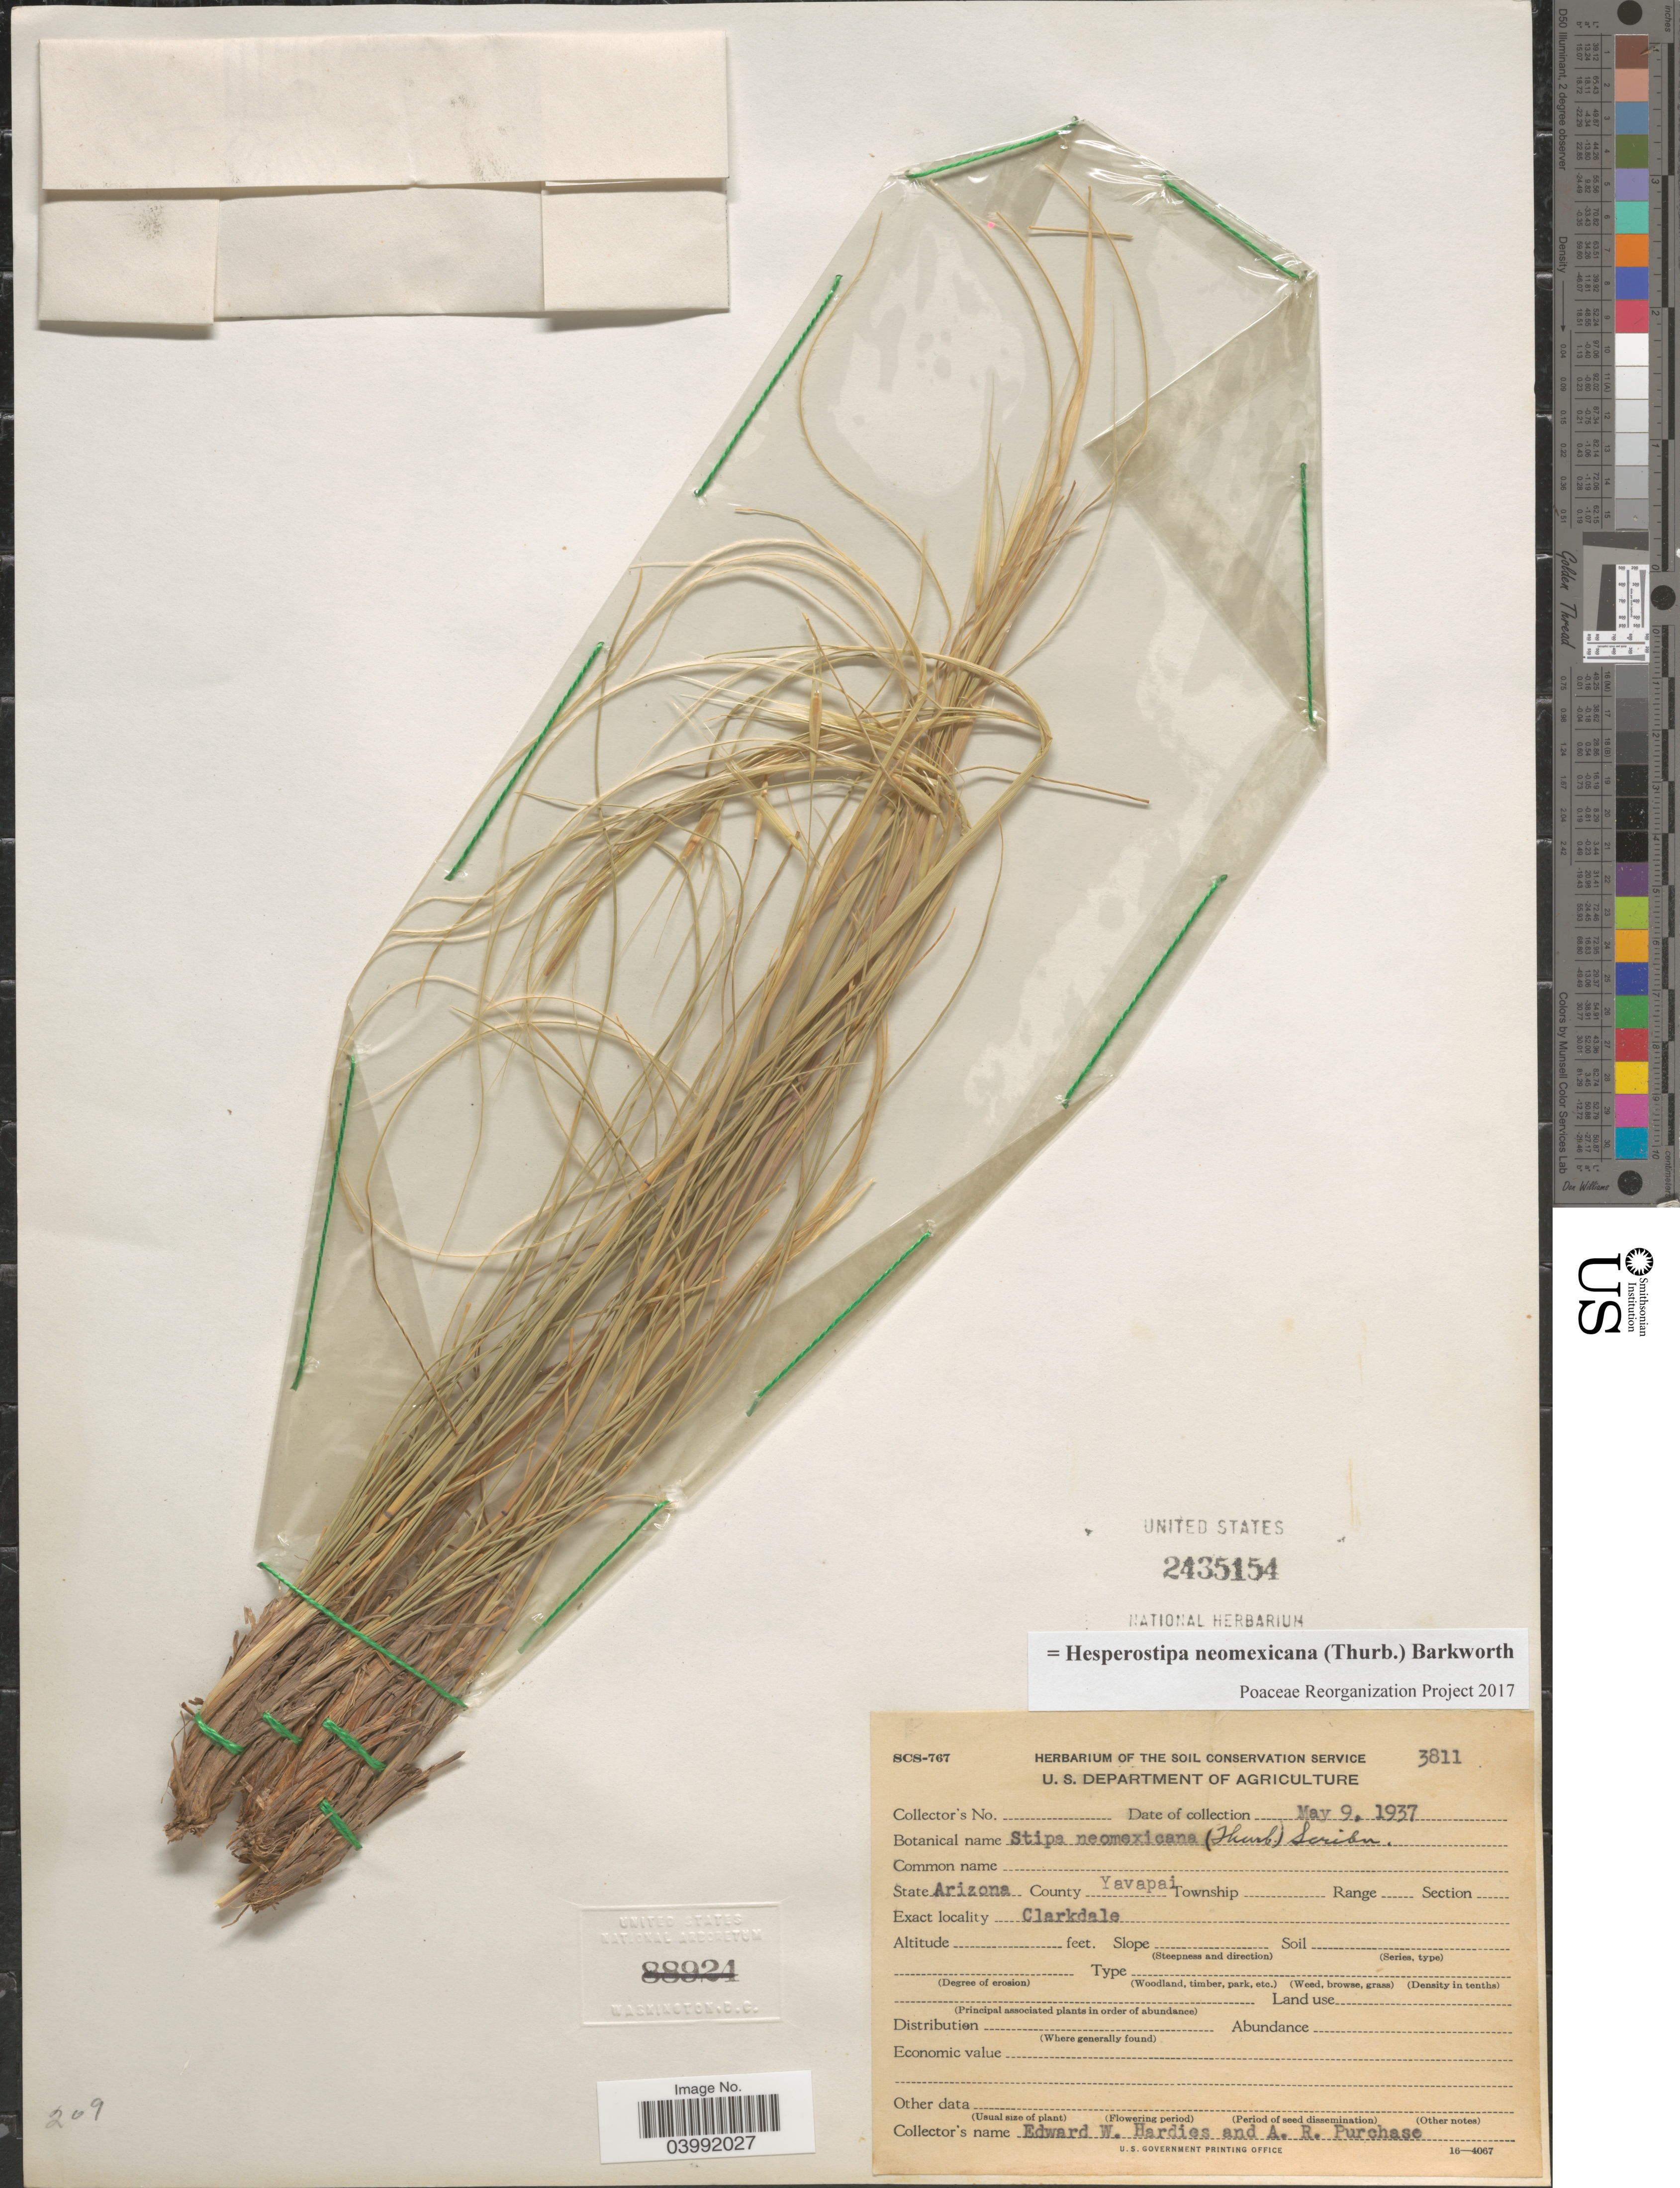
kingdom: Plantae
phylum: Tracheophyta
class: Liliopsida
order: Poales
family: Poaceae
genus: Hesperostipa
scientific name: Hesperostipa neomexicana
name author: (Thurb.) Barkworth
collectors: E. Hardies & A. Purchase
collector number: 3811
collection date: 1937-05-09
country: United States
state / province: Arizona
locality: County Yavapai. Clarkdale.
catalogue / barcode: US 2435154